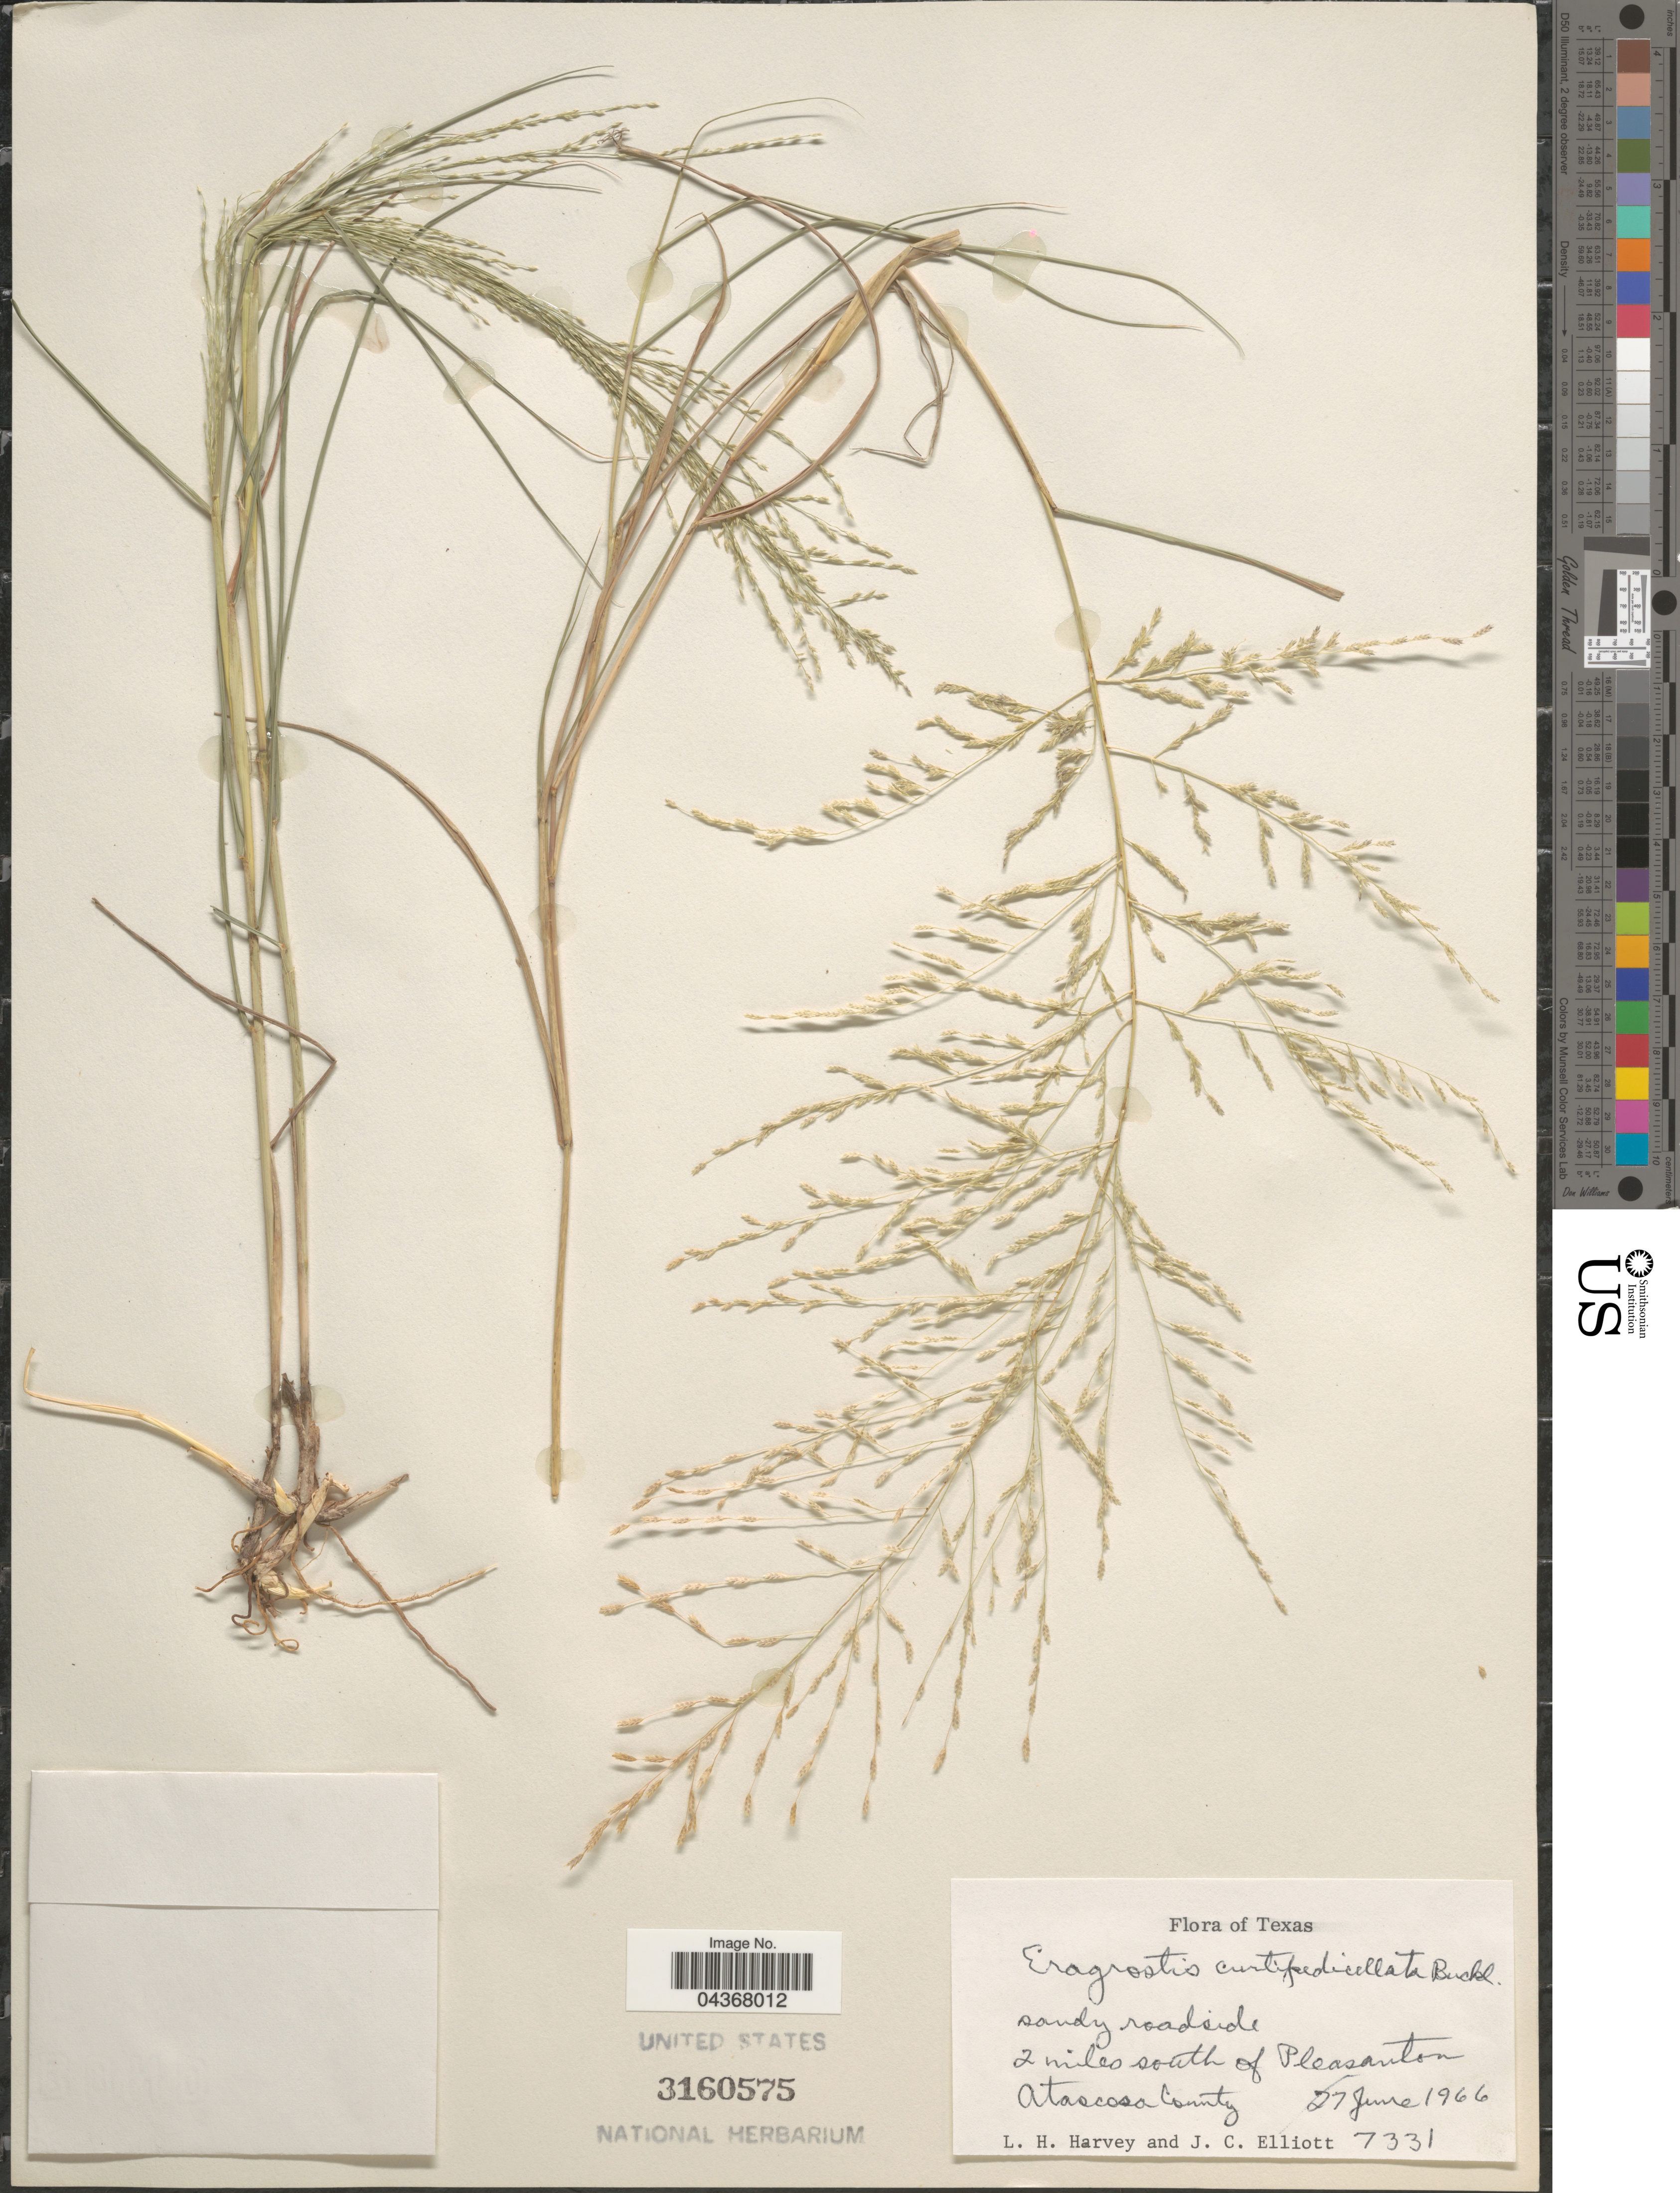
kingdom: Plantae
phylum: Tracheophyta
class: Liliopsida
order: Poales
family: Poaceae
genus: Eragrostis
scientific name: Eragrostis curtipedicellata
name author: Buckley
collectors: L. H. Harvey & J. C. Elliott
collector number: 7331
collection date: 1966-06-27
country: United States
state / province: Texas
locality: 2 miles south of Pleasanton. Atascosa County.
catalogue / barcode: US 3160575